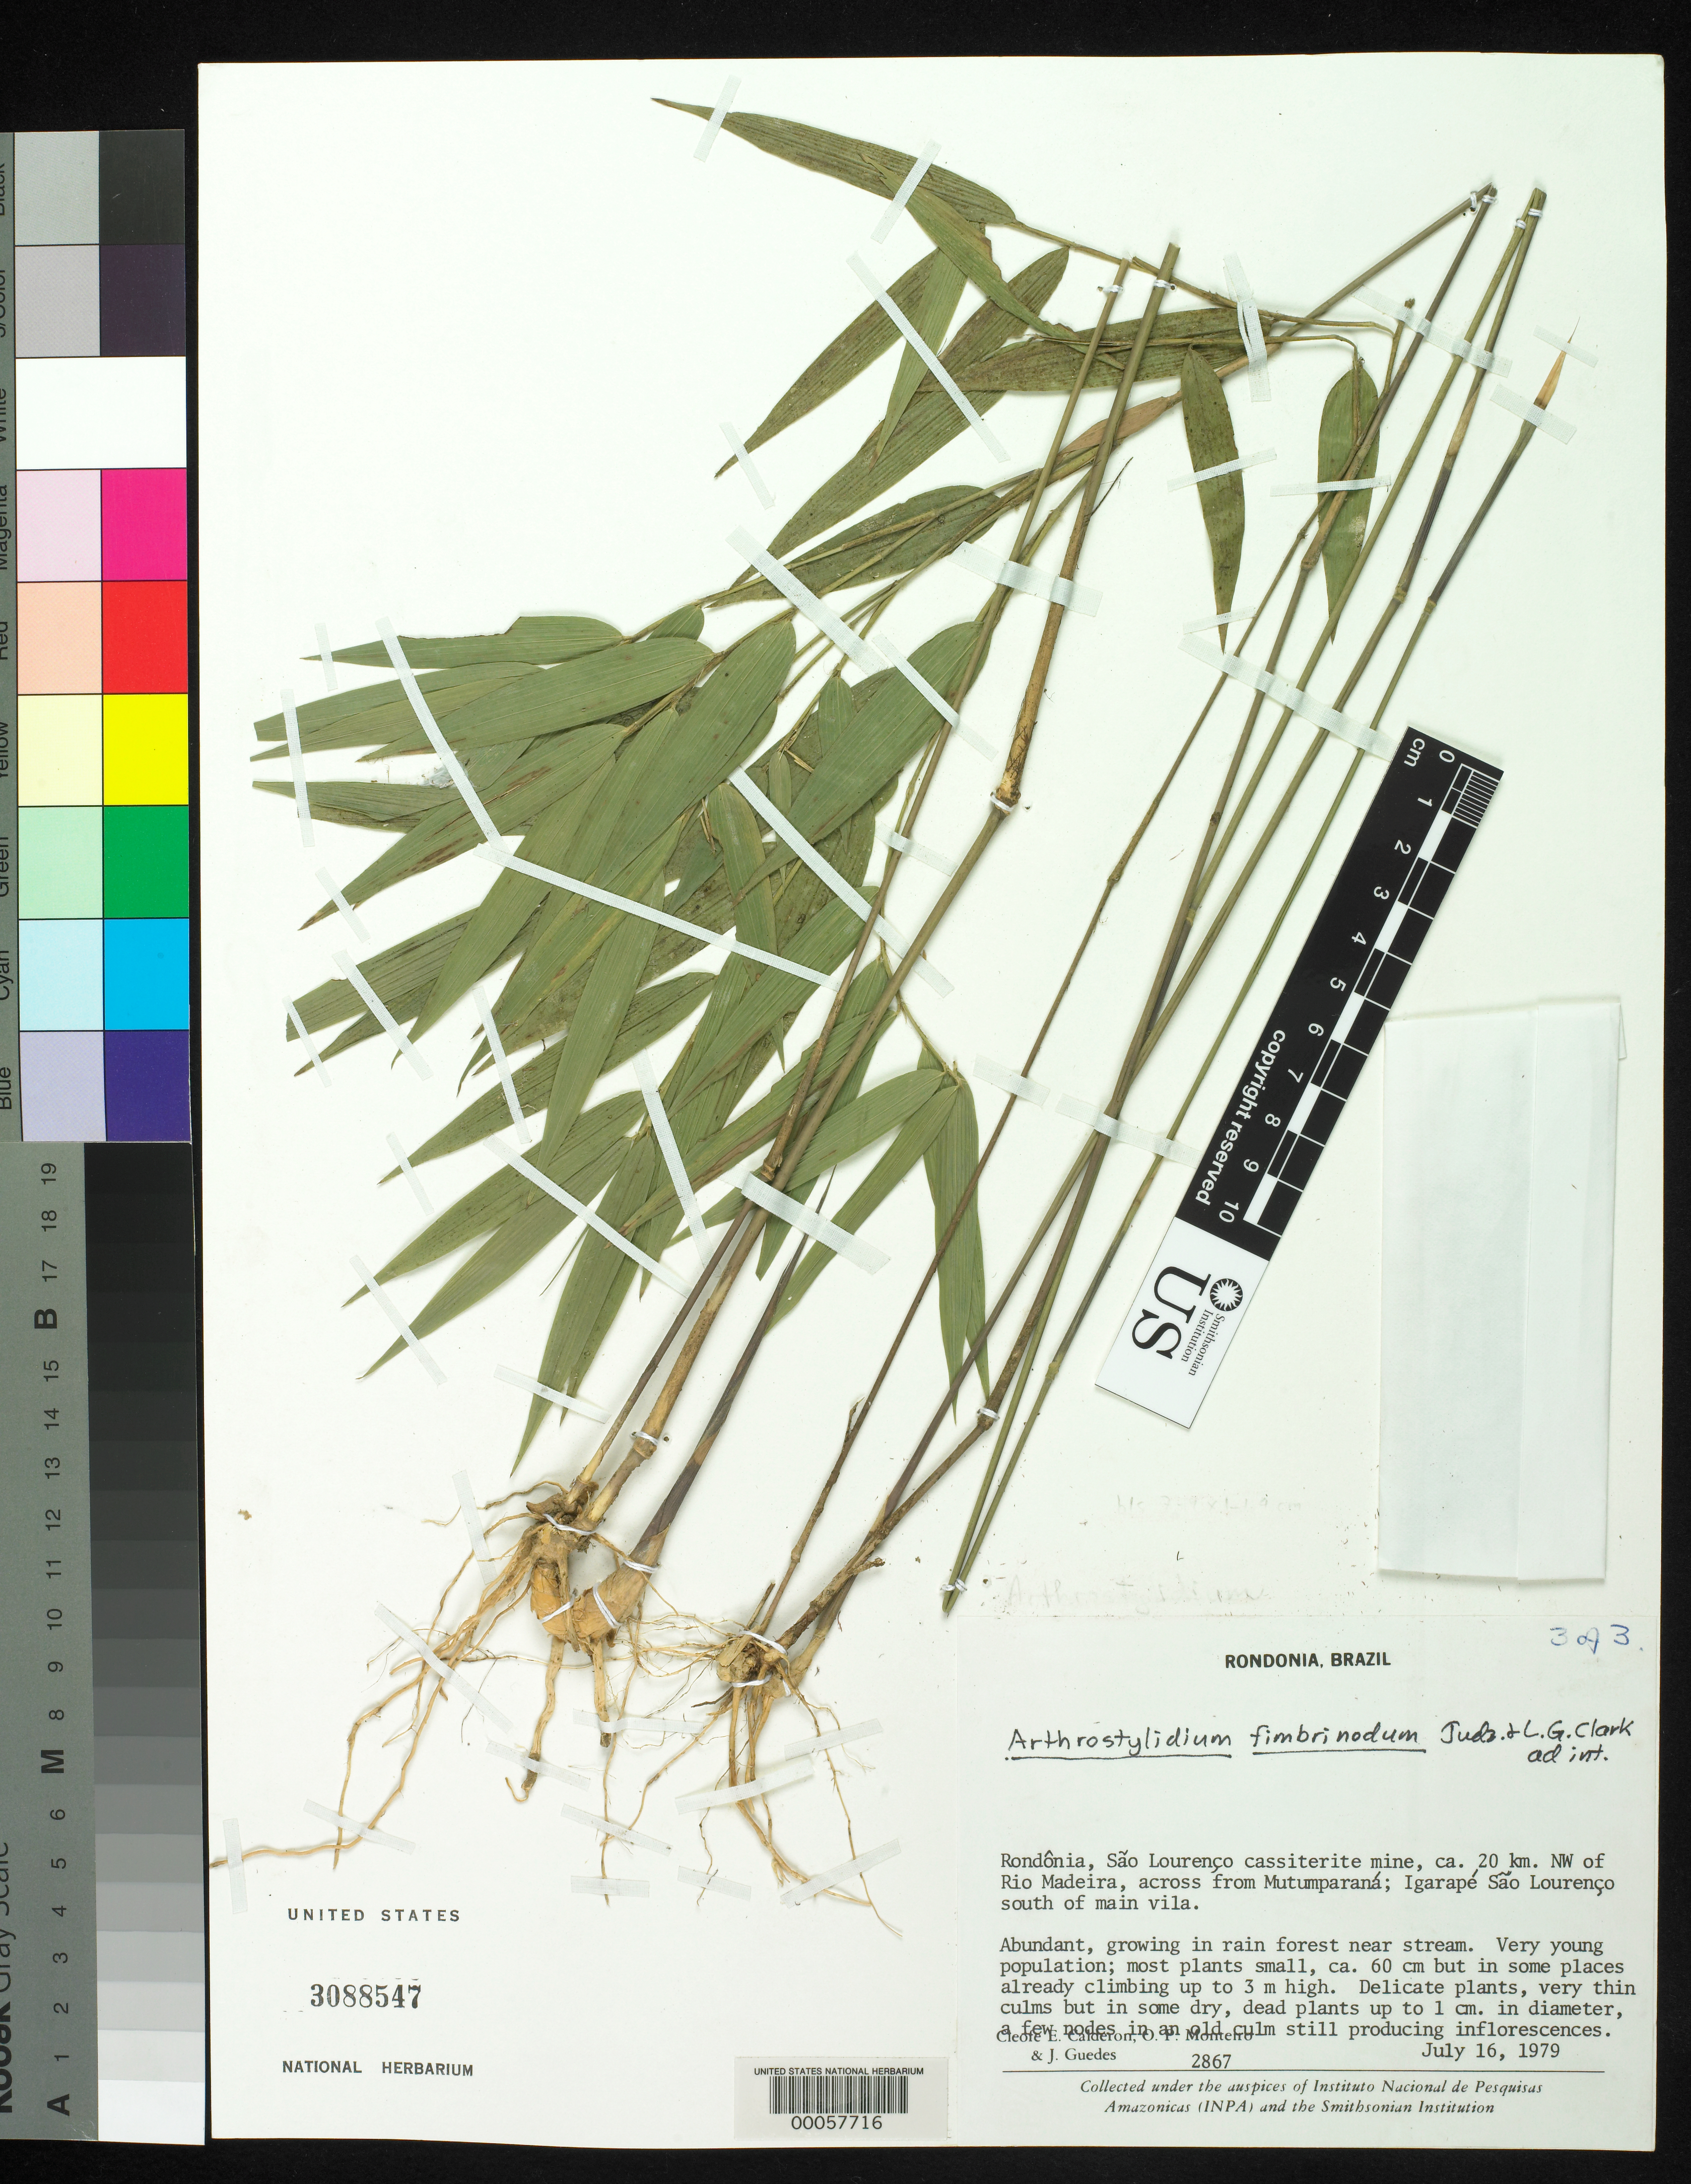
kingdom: Plantae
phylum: Tracheophyta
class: Liliopsida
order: Poales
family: Poaceae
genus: Arthrostylidium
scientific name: Arthrostylidium fimbrinodum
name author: Judz. & L.G. Clark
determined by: Judziewicz, E. J.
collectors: C. E. Calderón, O. P. Monteiro & J. Guedes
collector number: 2867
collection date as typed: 16 Jul 1979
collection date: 1979-07-16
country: Brazil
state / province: Rondônia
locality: Sao laurenco casserite mine, 20 km nw of rio madiera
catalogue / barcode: US 3088547